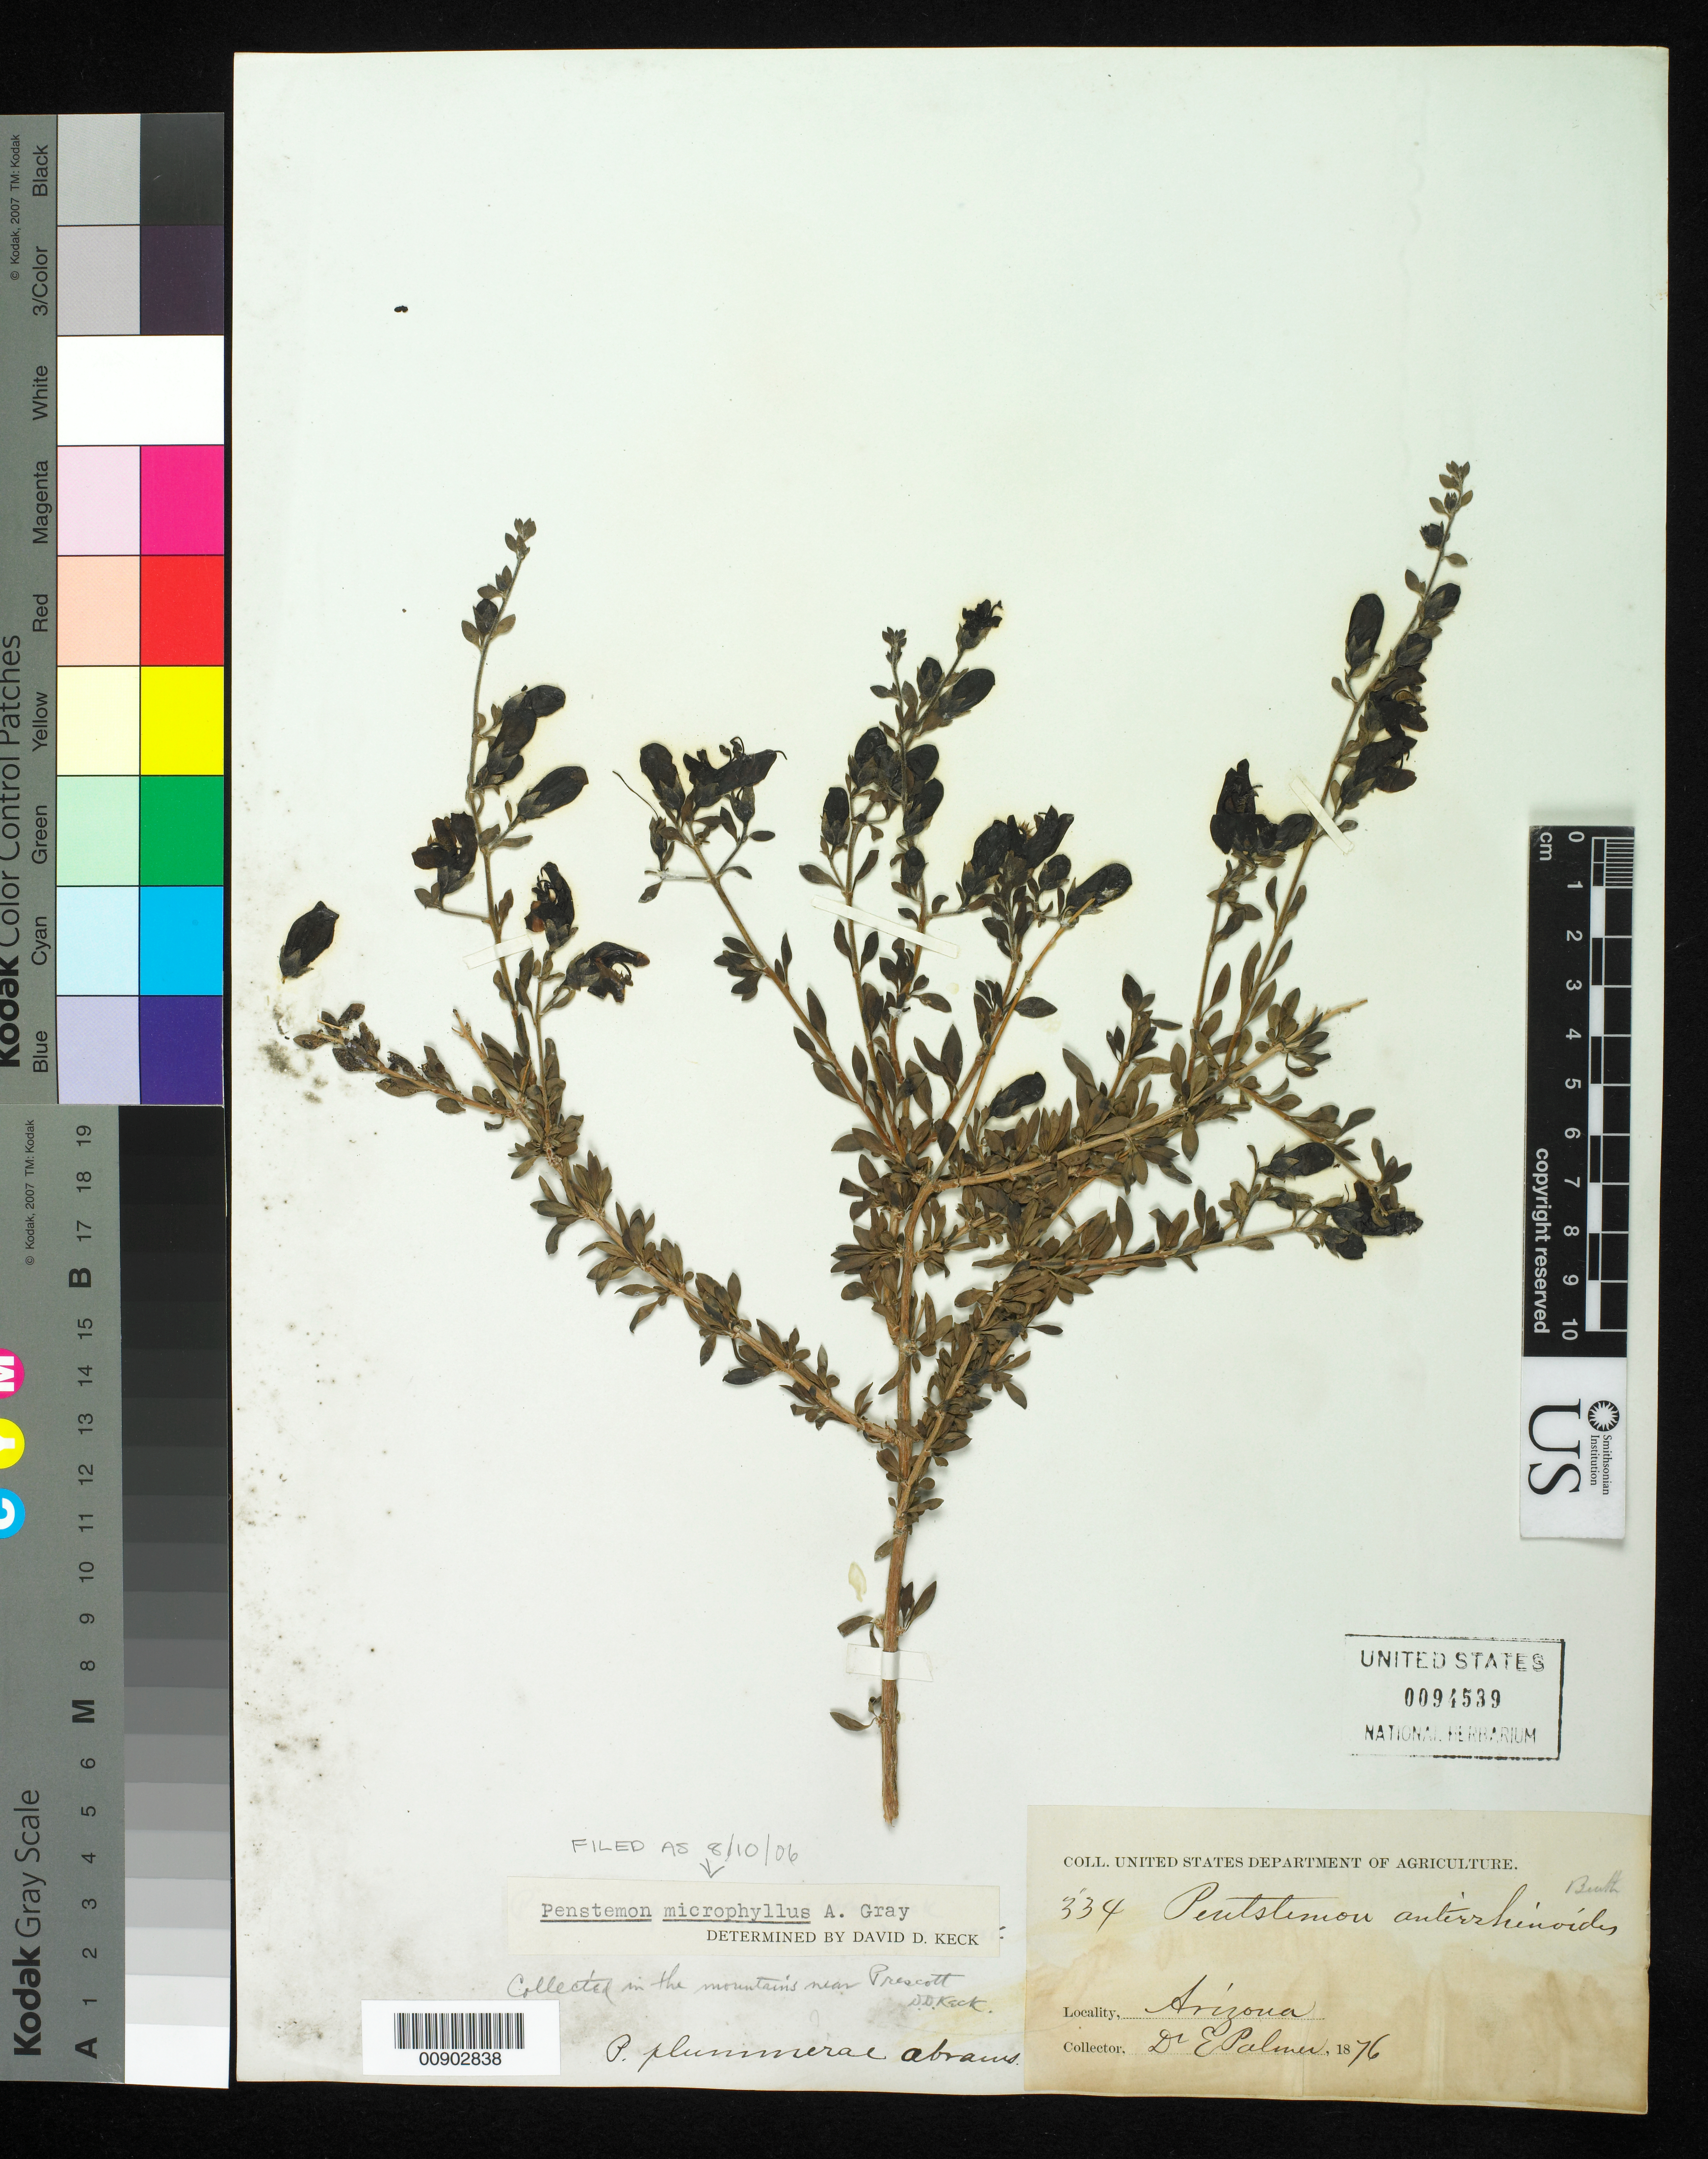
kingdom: Plantae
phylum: Tracheophyta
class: Magnoliopsida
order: Lamiales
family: Plantaginaceae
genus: Penstemon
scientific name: Penstemon microphyllus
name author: A. Gray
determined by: Keck, David D.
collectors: E. Palmer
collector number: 334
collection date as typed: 1876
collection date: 1876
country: United States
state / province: Arizona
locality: Mountains near Prescott - D.D. Keck).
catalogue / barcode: US 94539